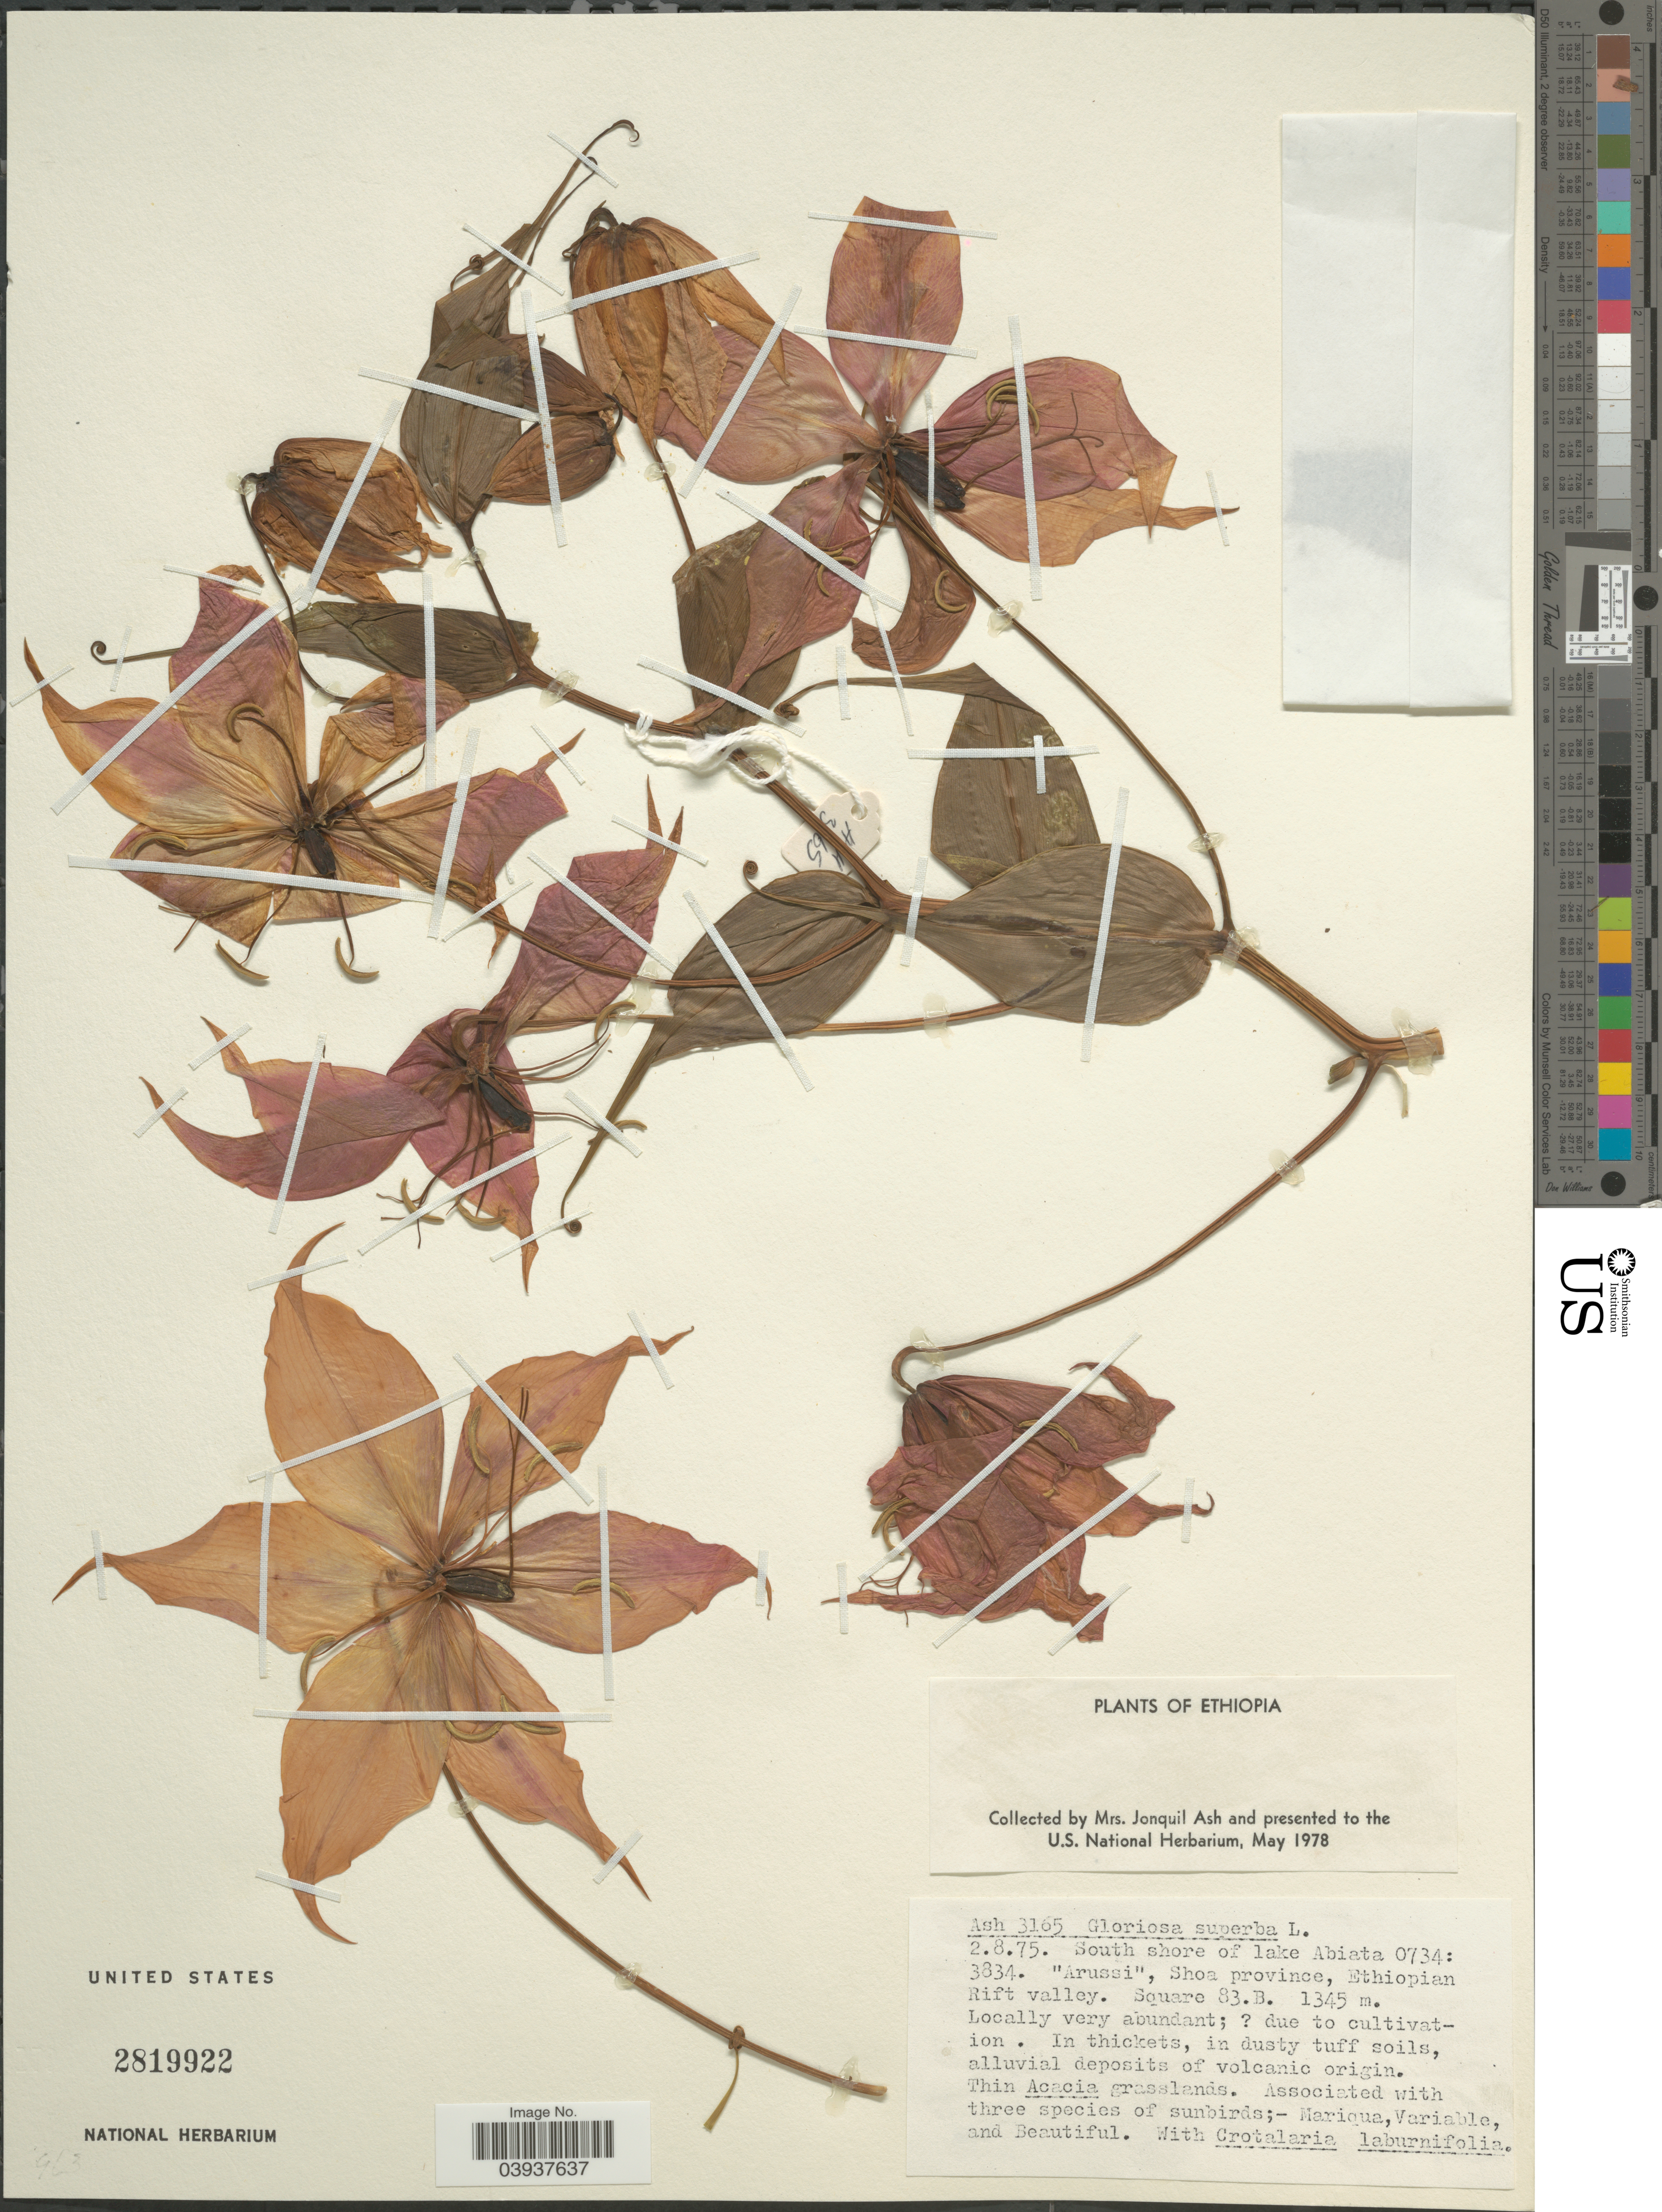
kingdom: Plantae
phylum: Tracheophyta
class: Liliopsida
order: Liliales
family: Colchicaceae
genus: Gloriosa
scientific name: Gloriosa superba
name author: L.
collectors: J. Ash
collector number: Ash3165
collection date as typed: Transcribed d/m/y: 2/8/75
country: Ethiopia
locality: South shore of lake Abiata 0734: 3834. 'Arussi', Shoa province, Ethiopian Rift valley.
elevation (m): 1345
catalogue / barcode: US 2819922